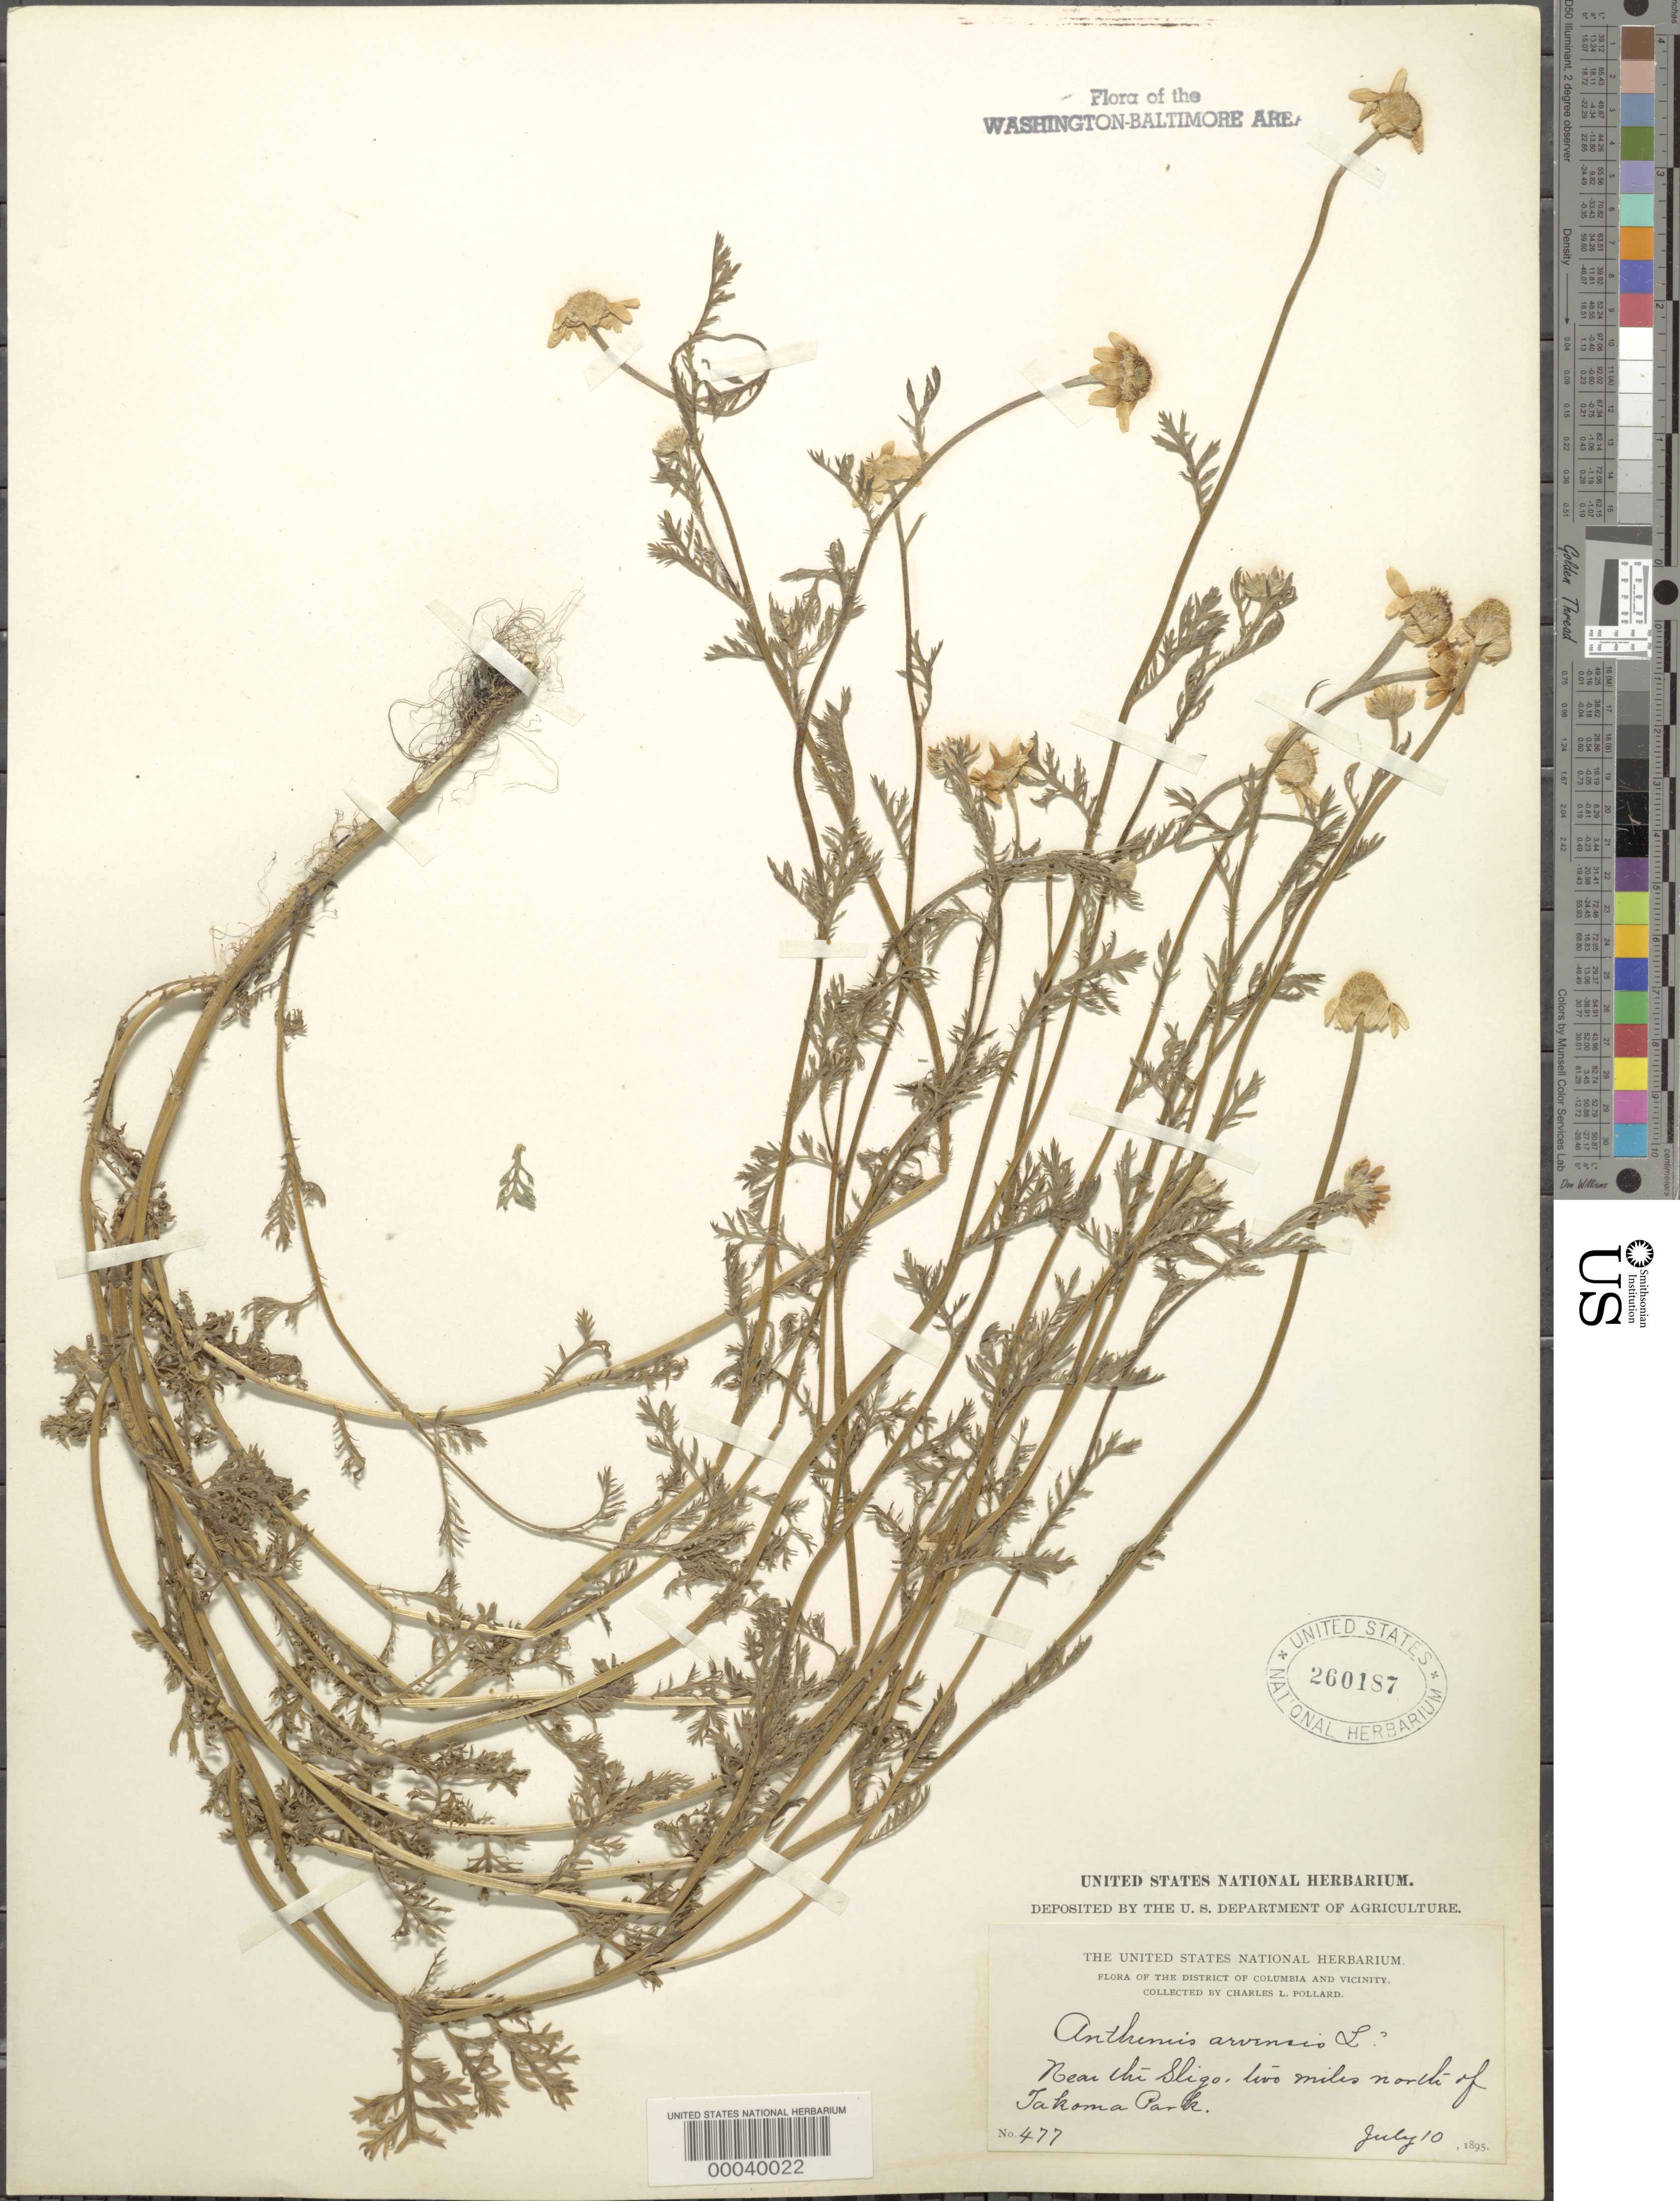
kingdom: Plantae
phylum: Tracheophyta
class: Magnoliopsida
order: Asterales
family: Asteraceae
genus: Anthemis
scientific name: Anthemis arvensis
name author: L.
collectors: C. L. Pollard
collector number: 477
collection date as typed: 10 Jul 1895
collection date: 1895-07-10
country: United States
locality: Near Sligo north of Takoma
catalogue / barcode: US 260187